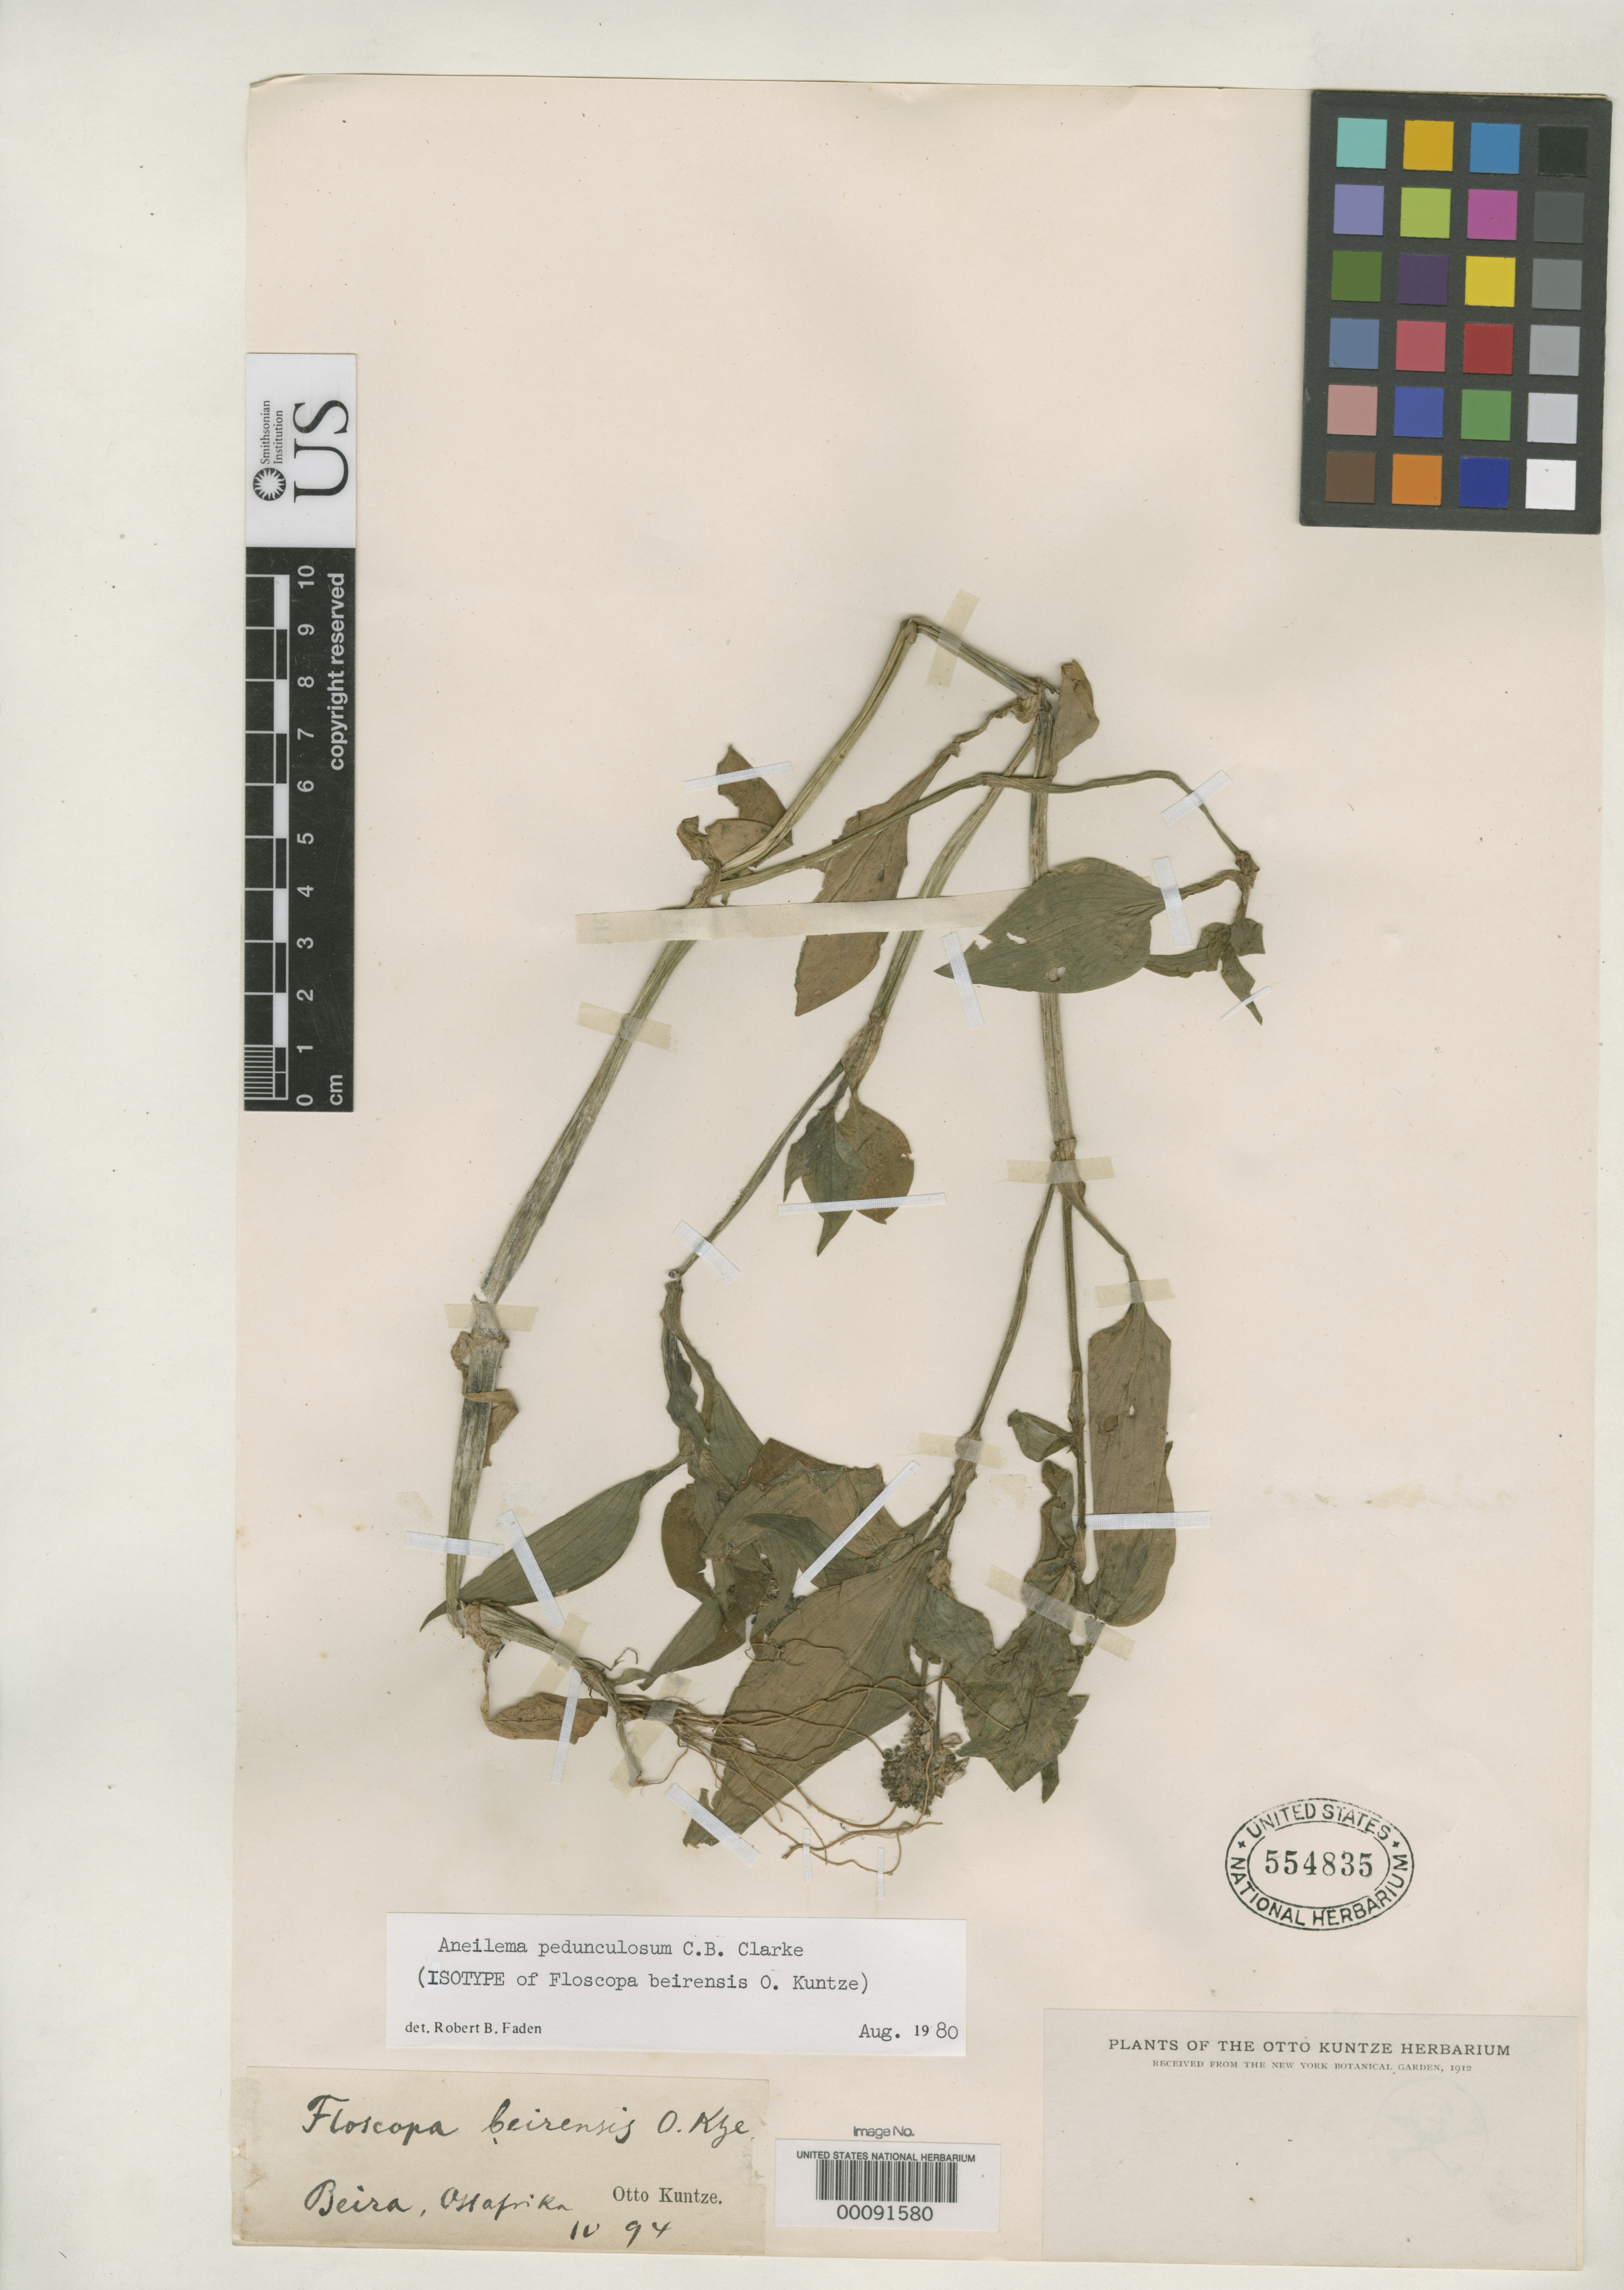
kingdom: Plantae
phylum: Tracheophyta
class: Liliopsida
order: Commelinales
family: Commelinaceae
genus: Floscopa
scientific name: Floscopa beirensis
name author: Kuntze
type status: Isotype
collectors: C.E.O. Kuntze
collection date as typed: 01 Apr 1894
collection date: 1894-04-01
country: Mozambique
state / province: Manica / Sofala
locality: Beira.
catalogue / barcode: US 554835